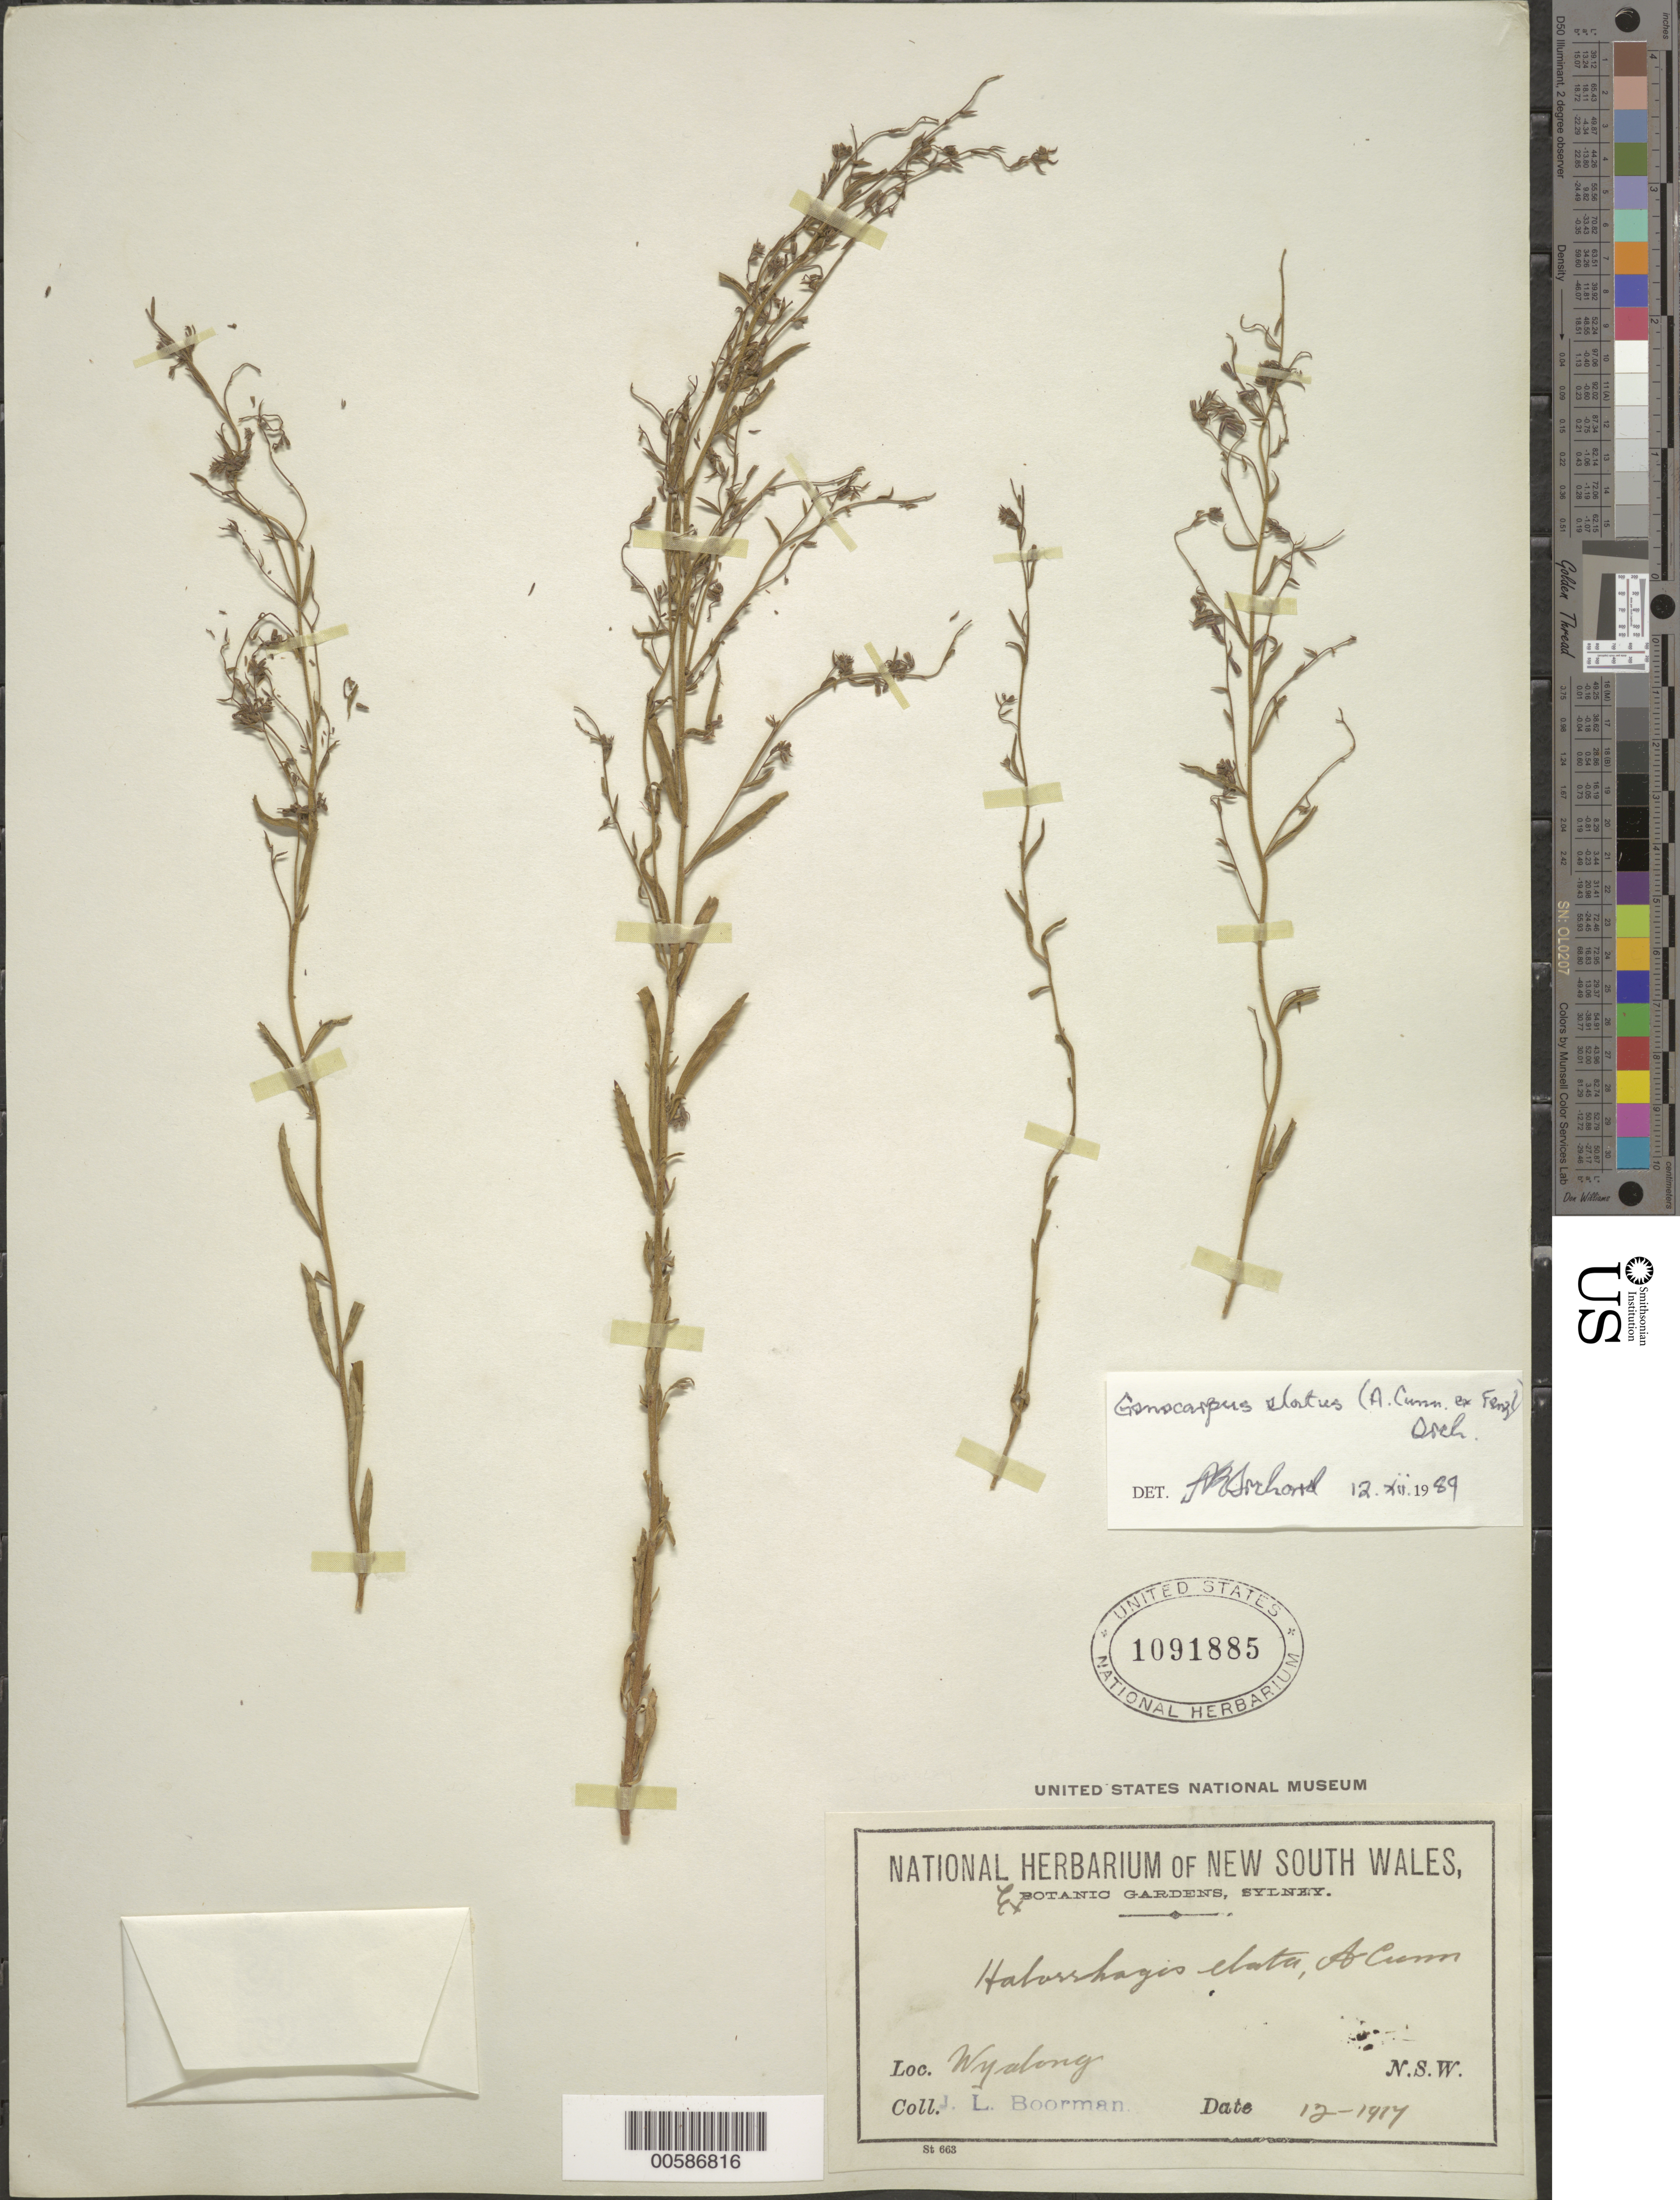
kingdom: Plantae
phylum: Tracheophyta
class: Magnoliopsida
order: Saxifragales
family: Haloragaceae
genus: Gonocarpus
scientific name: Gonocarpus elatus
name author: (A. Cunn. ex Fenzl) Orchard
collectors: J. Boorman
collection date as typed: Dec 1917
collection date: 1917-12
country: Australia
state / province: New South Wales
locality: Wydong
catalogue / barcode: US 1091885